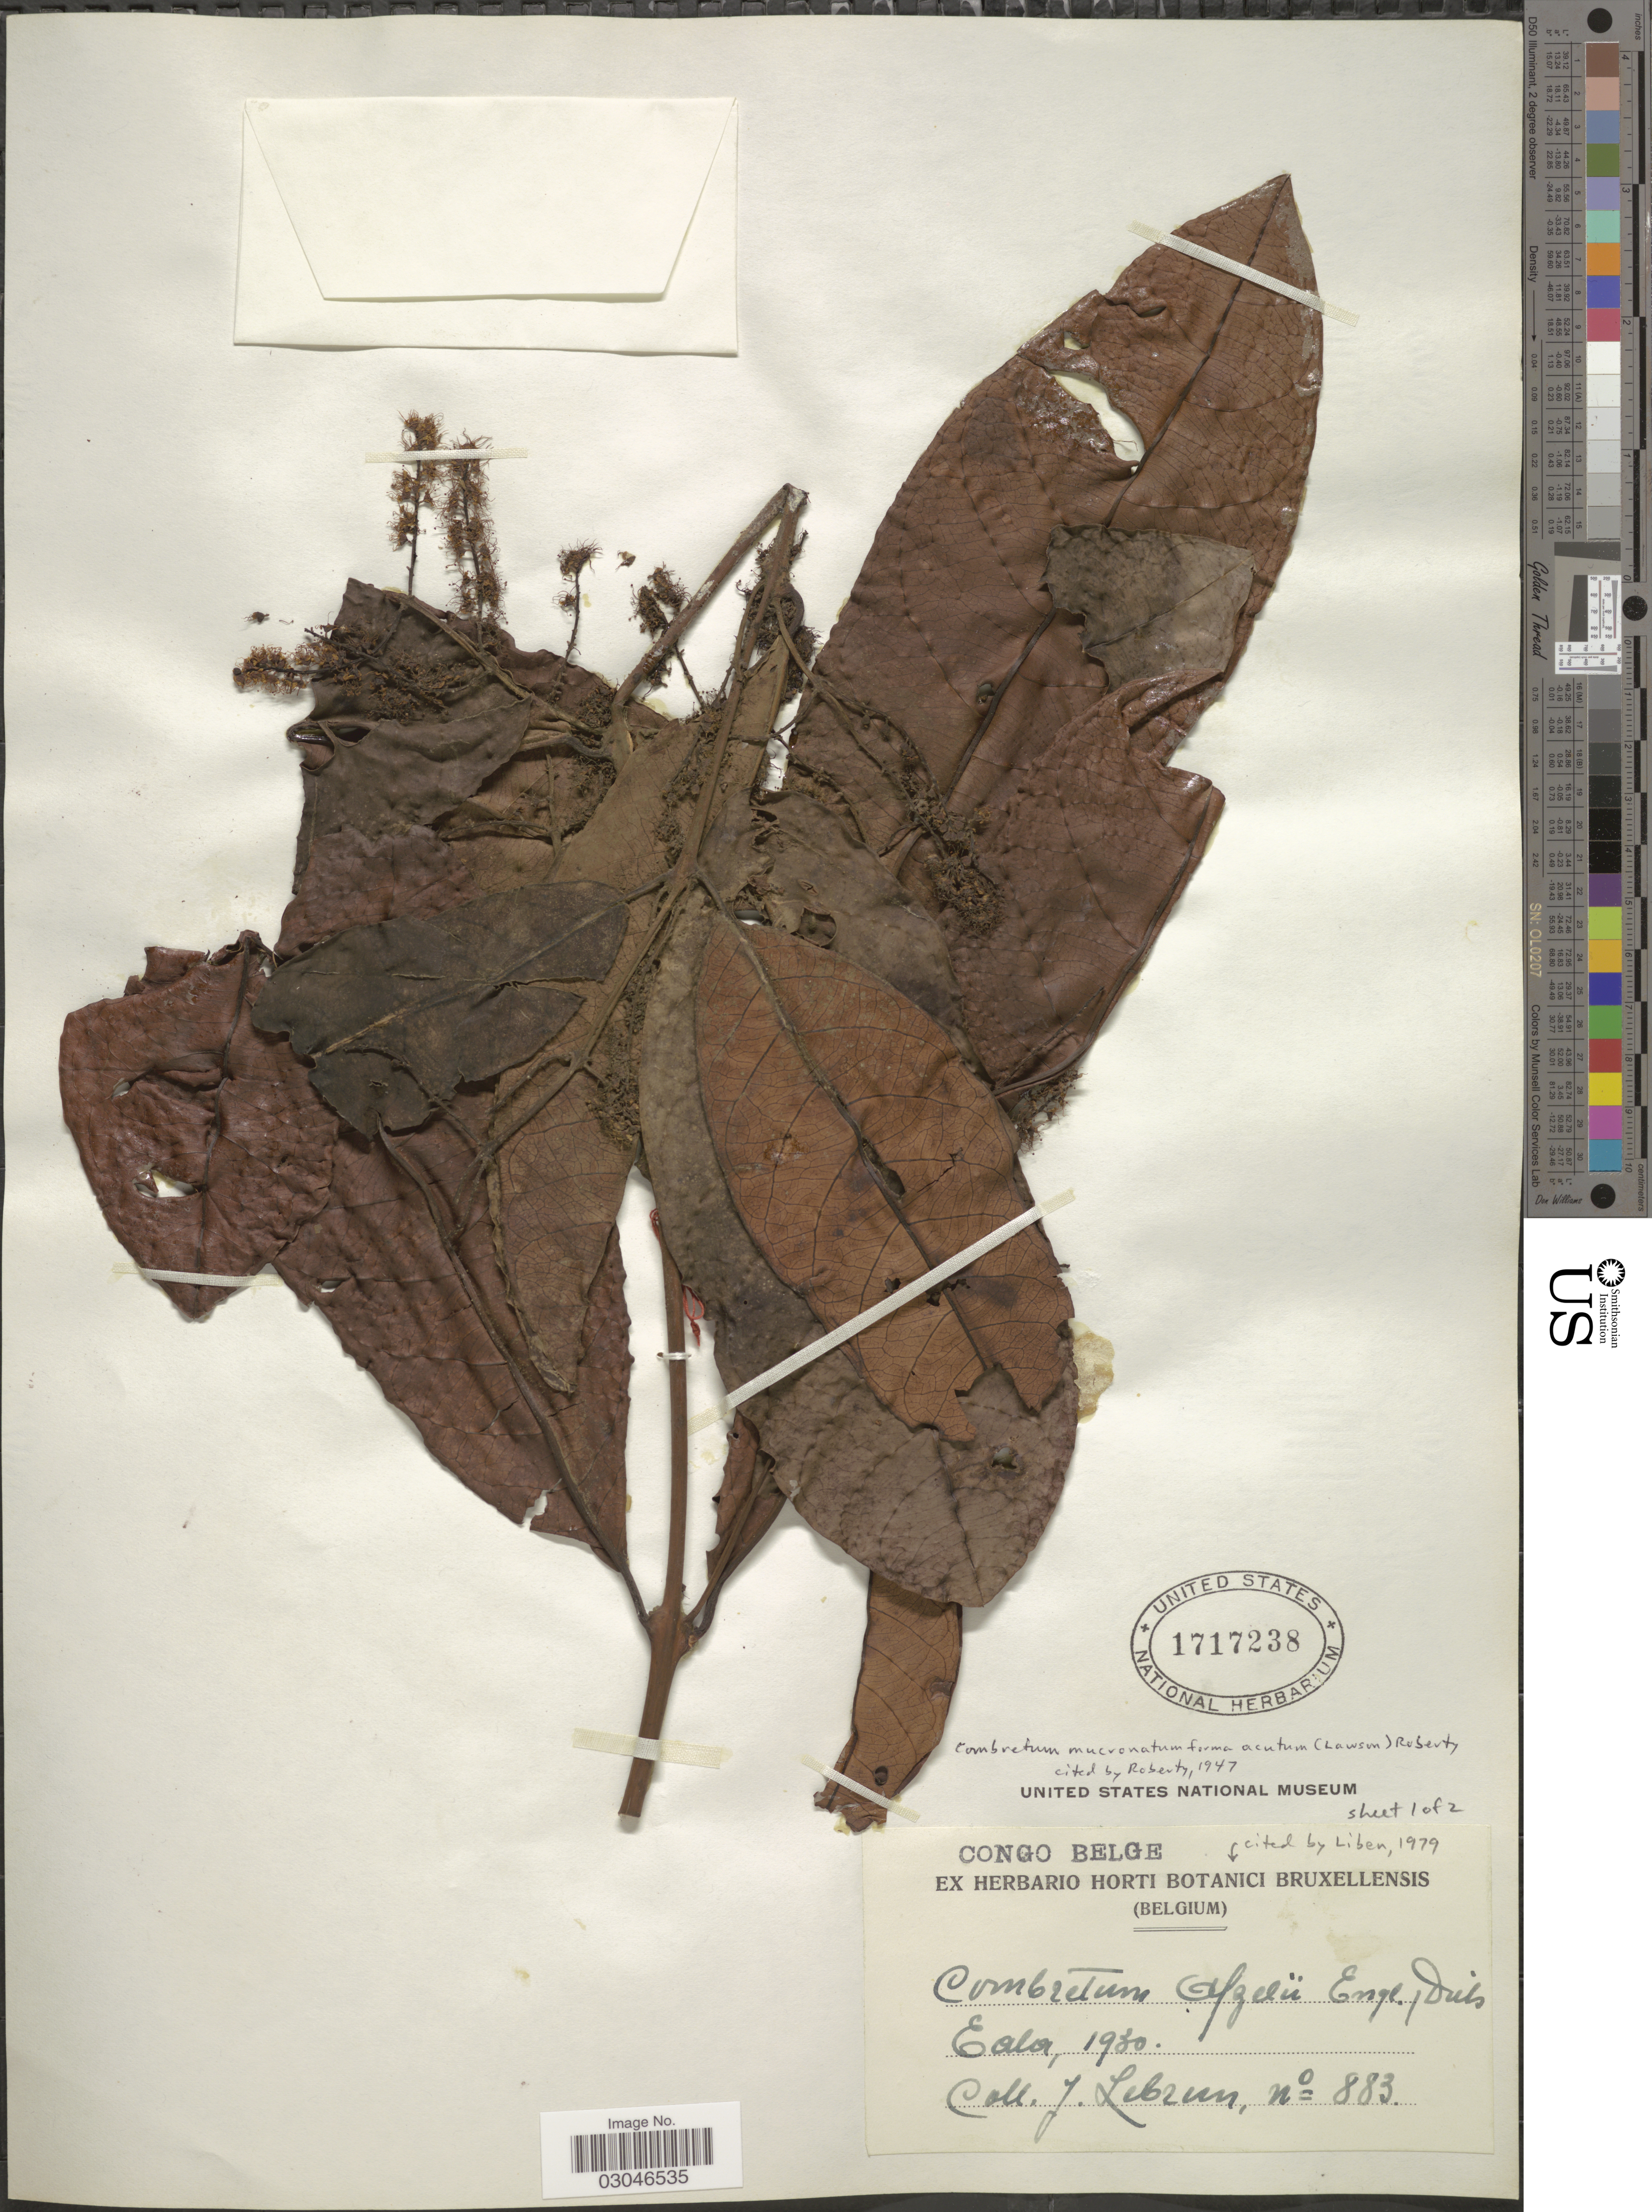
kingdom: Plantae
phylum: Tracheophyta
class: Magnoliopsida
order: Myrtales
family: Combretaceae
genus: Combretum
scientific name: Combretum afzelii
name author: G. Don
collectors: J. A. Lebrun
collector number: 883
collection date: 1930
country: Congo, Democratic Republic of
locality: Congo Belge. Eala.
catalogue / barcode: US 1717238